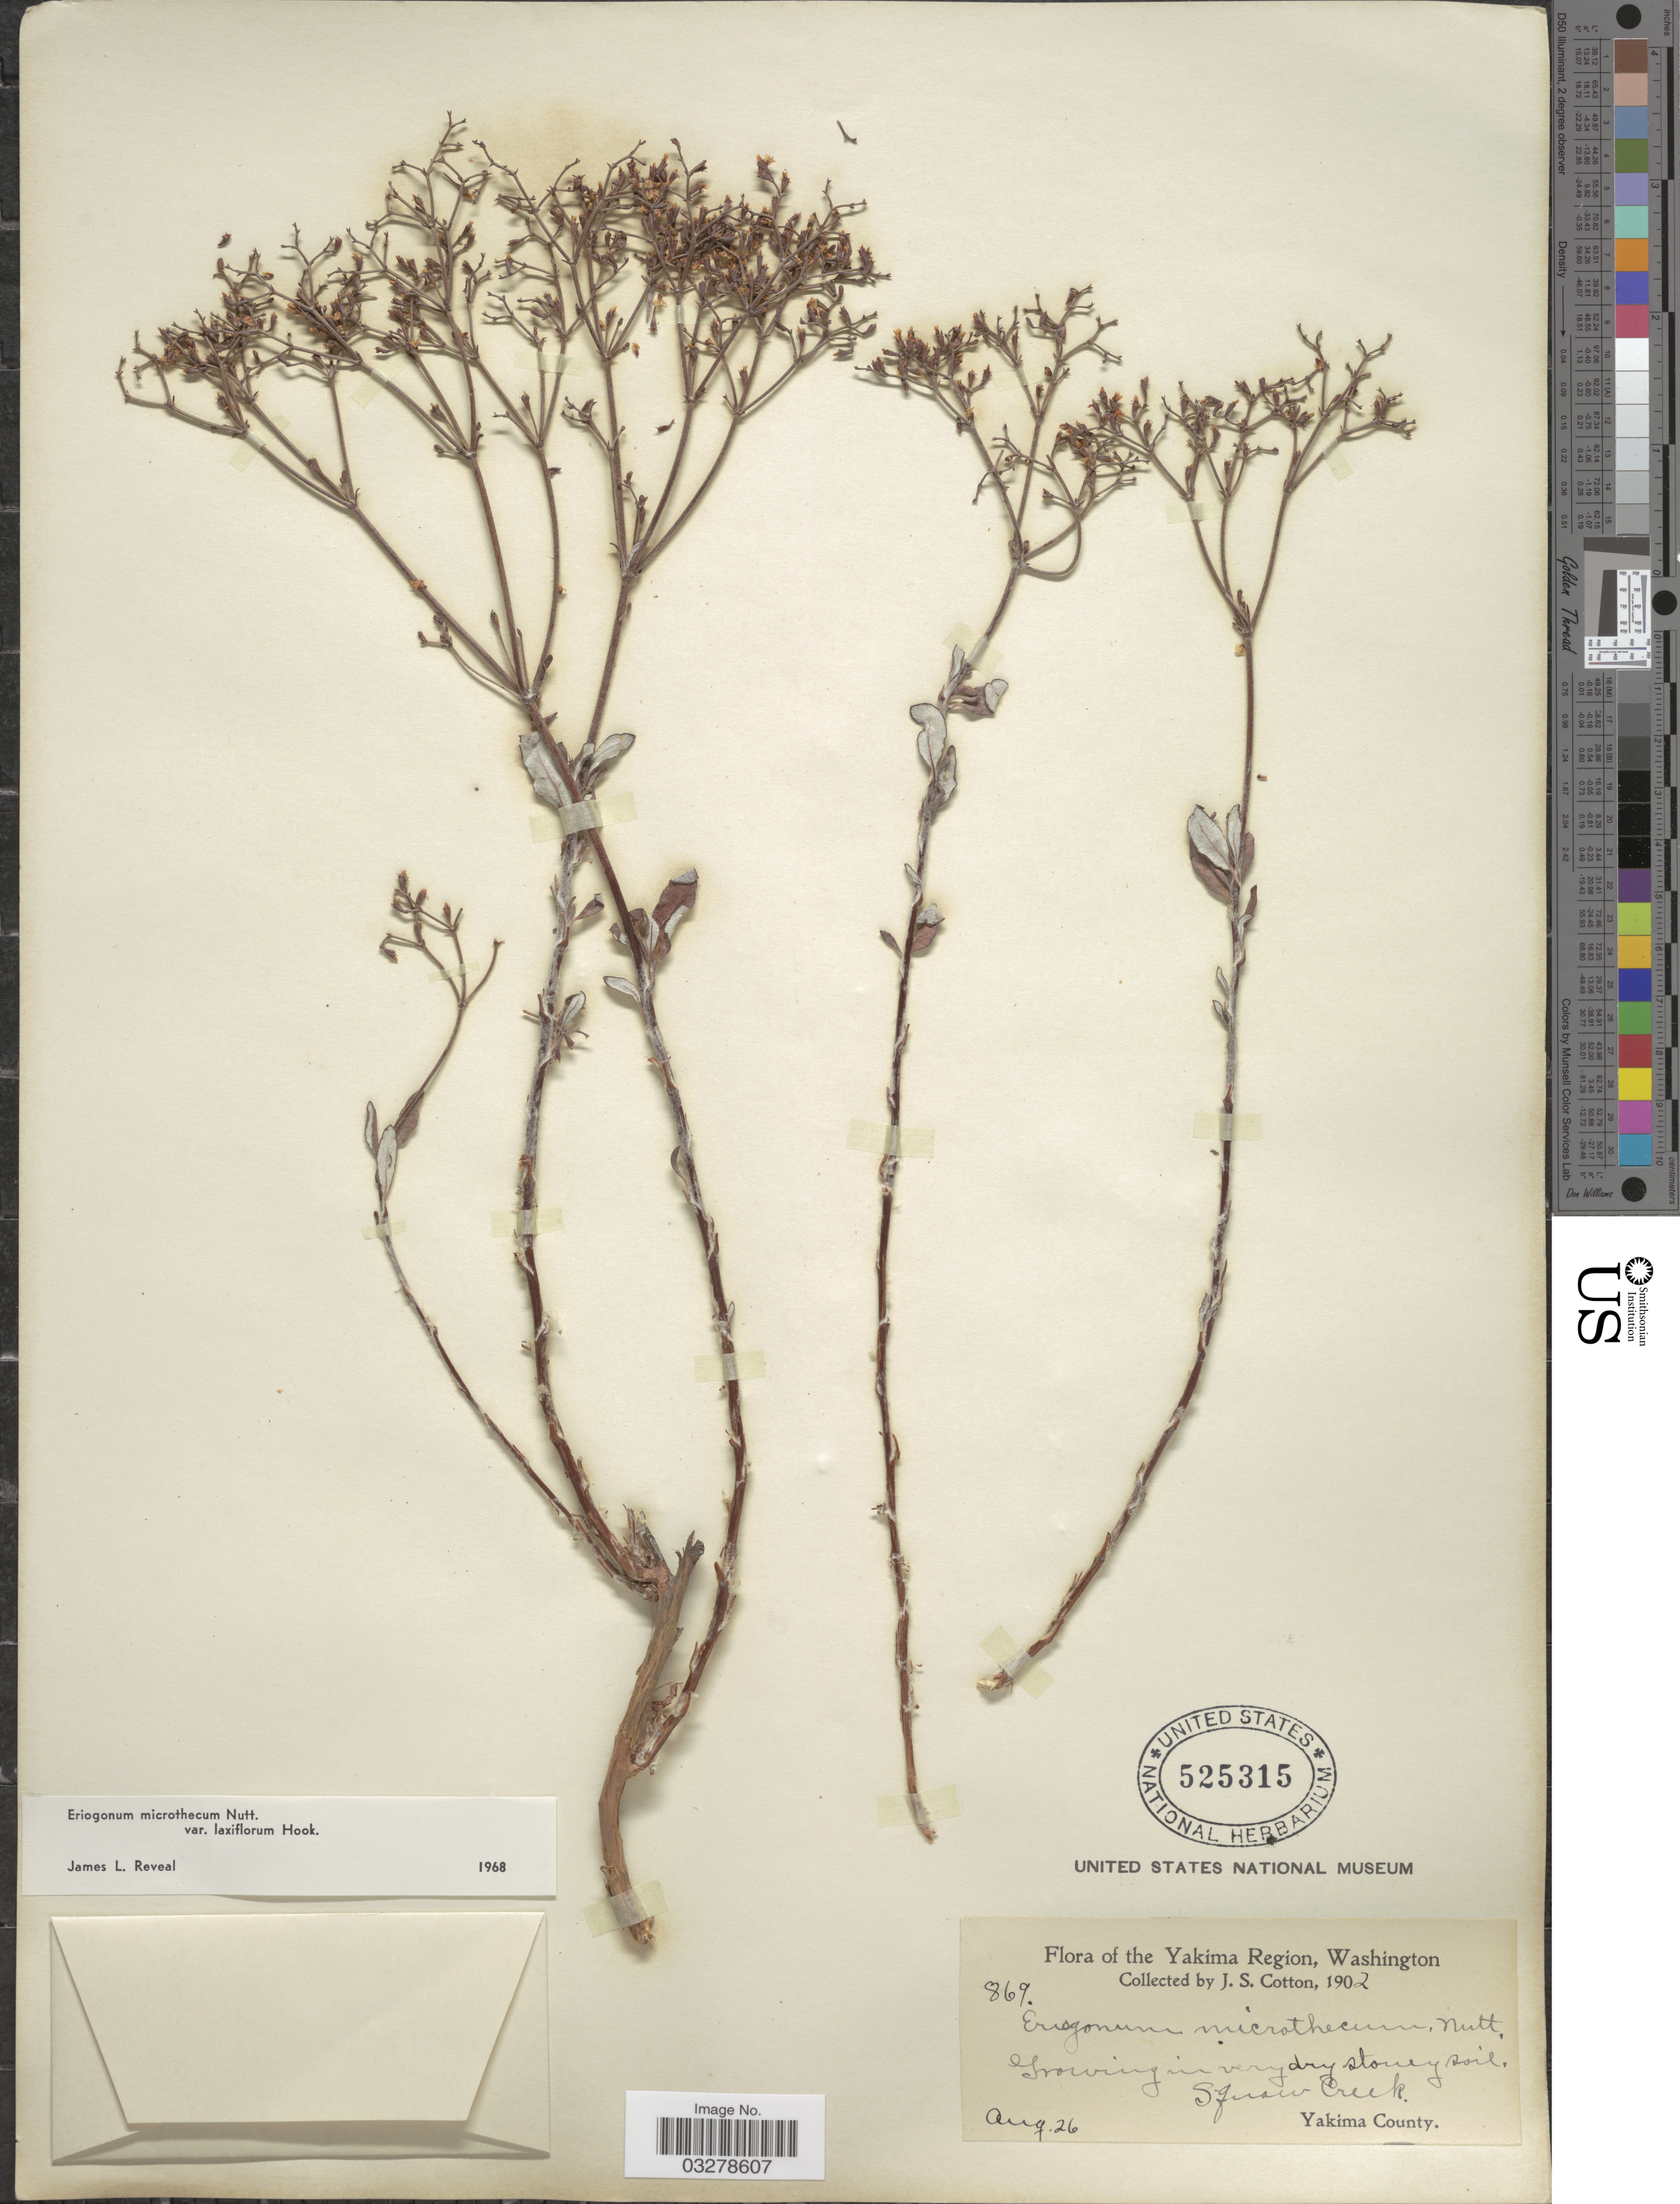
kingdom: Plantae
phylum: Tracheophyta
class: Magnoliopsida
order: Caryophyllales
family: Polygonaceae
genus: Eriogonum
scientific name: Eriogonum microtheca var. laxiflorum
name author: Hook.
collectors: J. S. Cotton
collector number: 869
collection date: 1902-08-26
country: United States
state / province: Washington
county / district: Yakima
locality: Yakima Region. Squaw Creek. Yakima County.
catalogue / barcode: US 525315